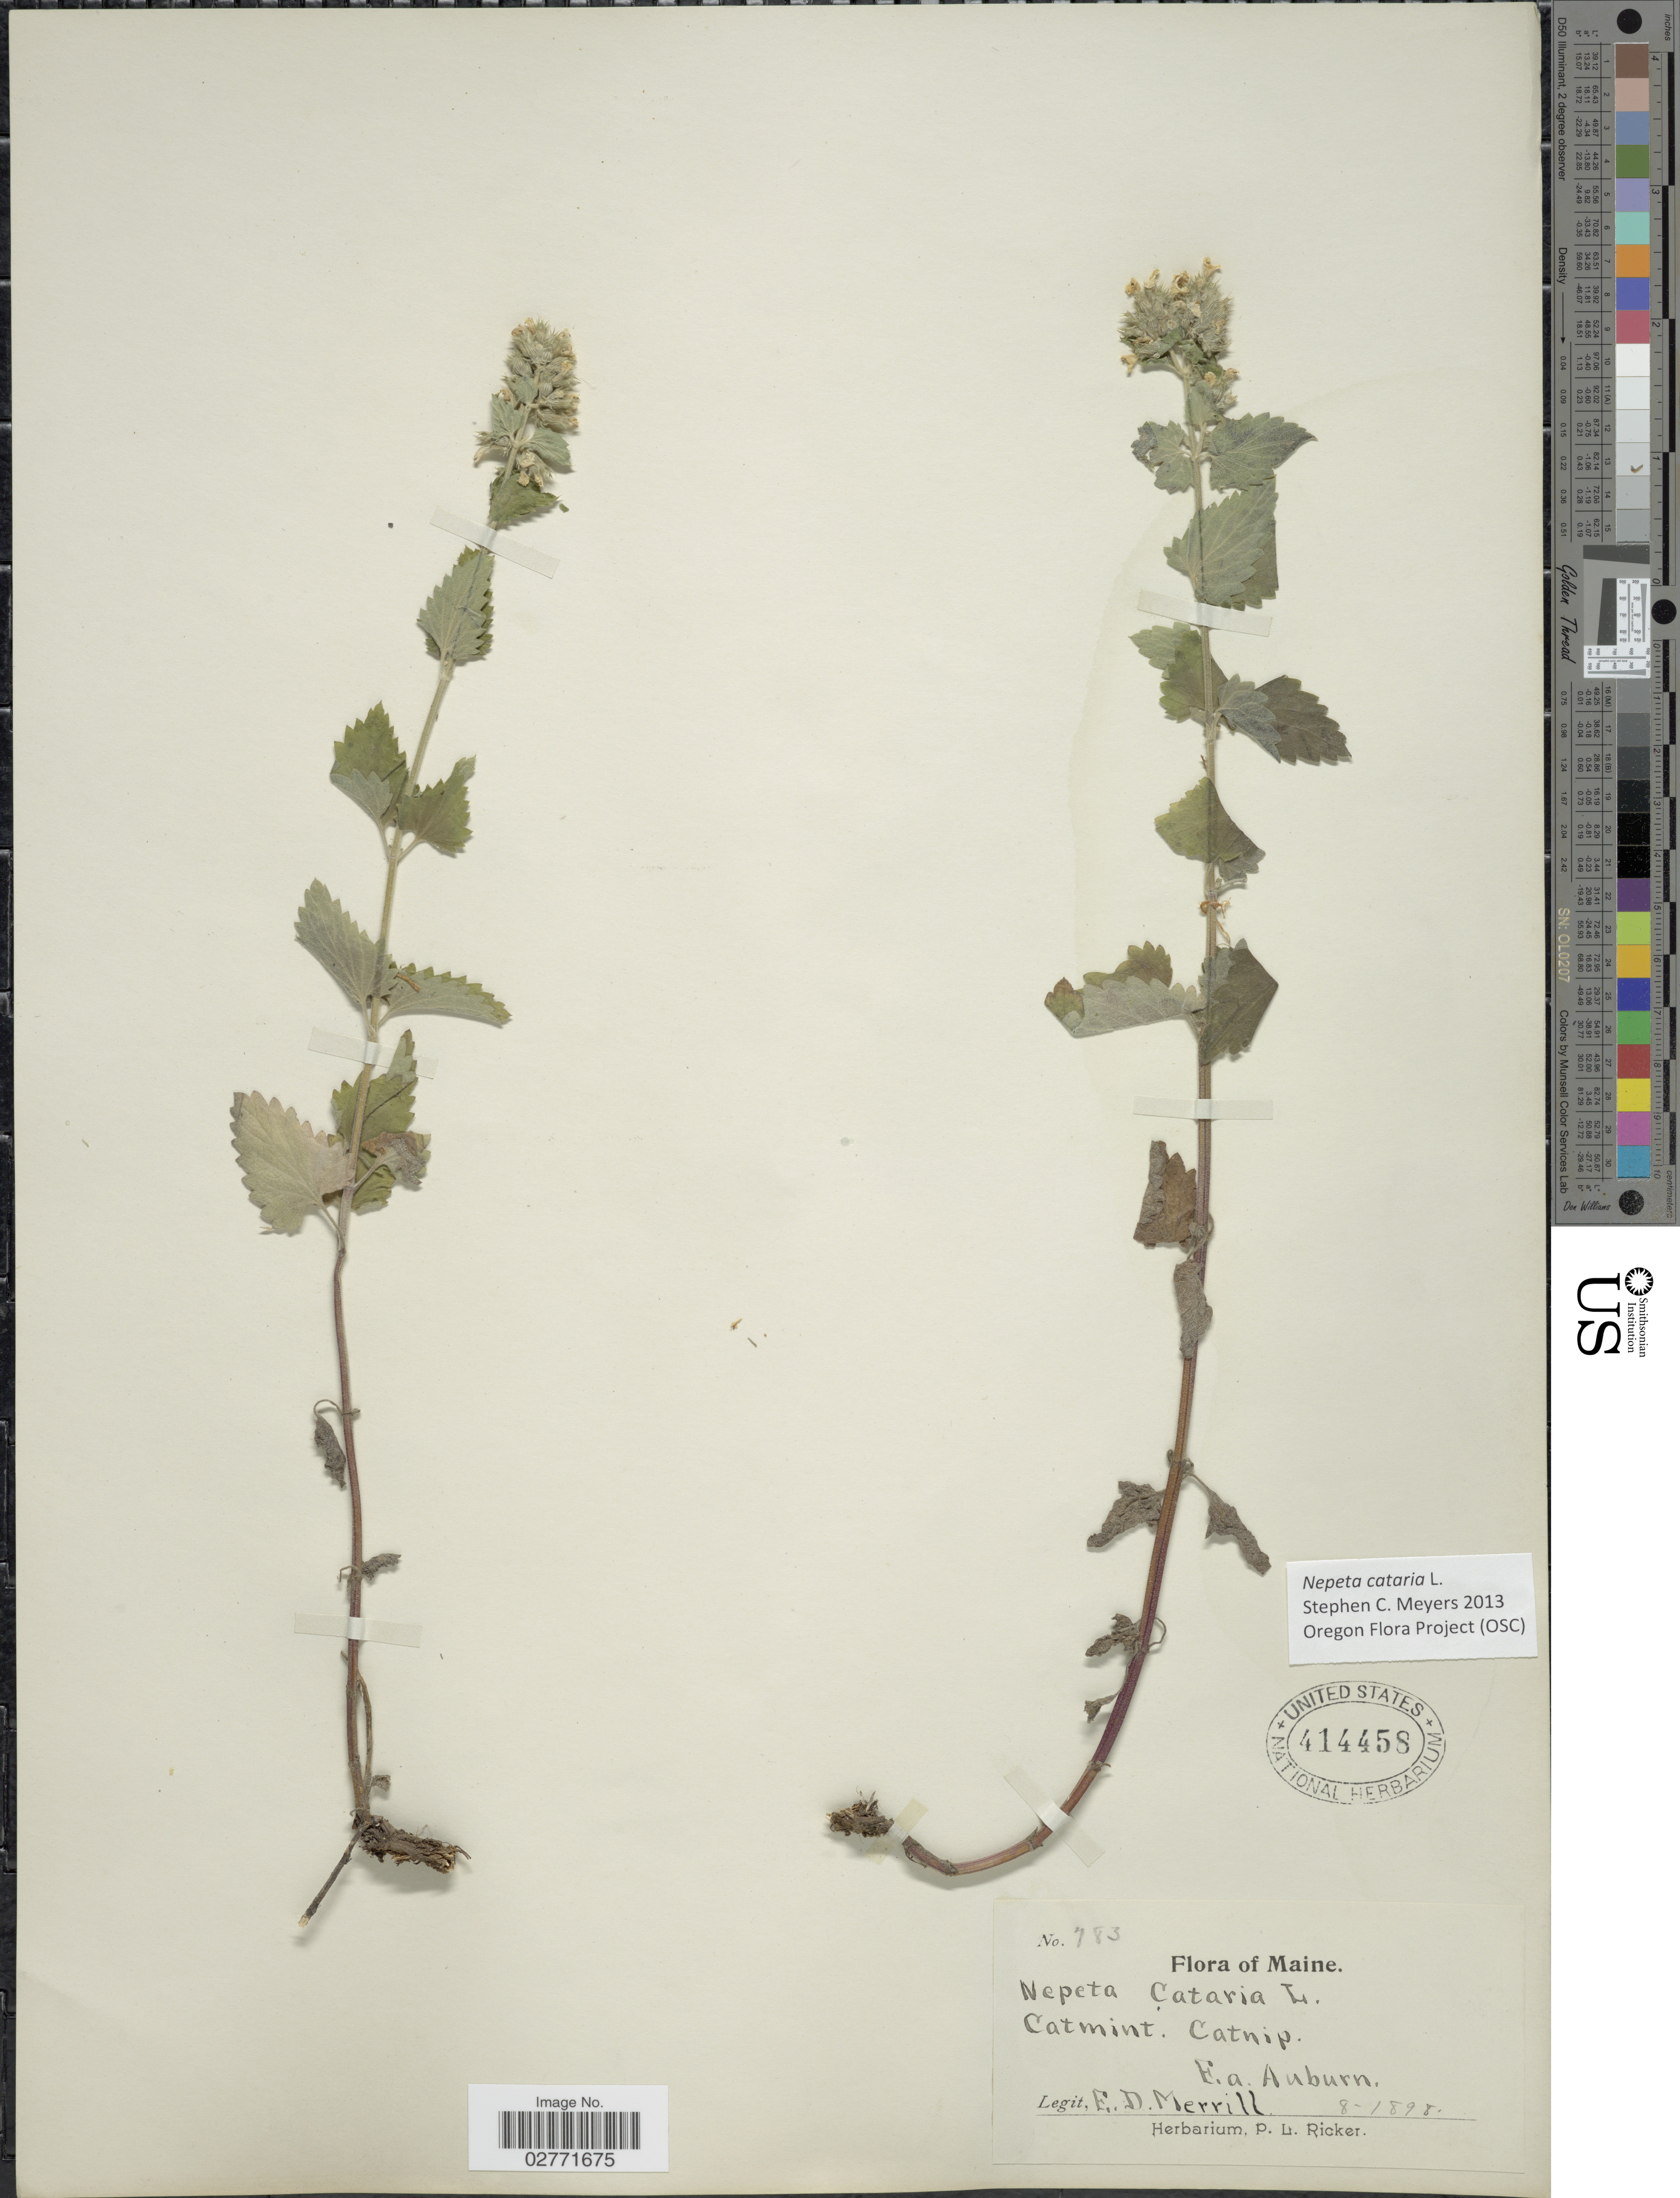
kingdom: Plantae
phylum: Tracheophyta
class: Magnoliopsida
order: Lamiales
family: Lamiaceae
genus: Nepeta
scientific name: Nepeta cataria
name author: L.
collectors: E. D. Merrill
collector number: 783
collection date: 1898-08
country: United States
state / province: Maine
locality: E.a. Auburn.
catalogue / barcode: US 414458